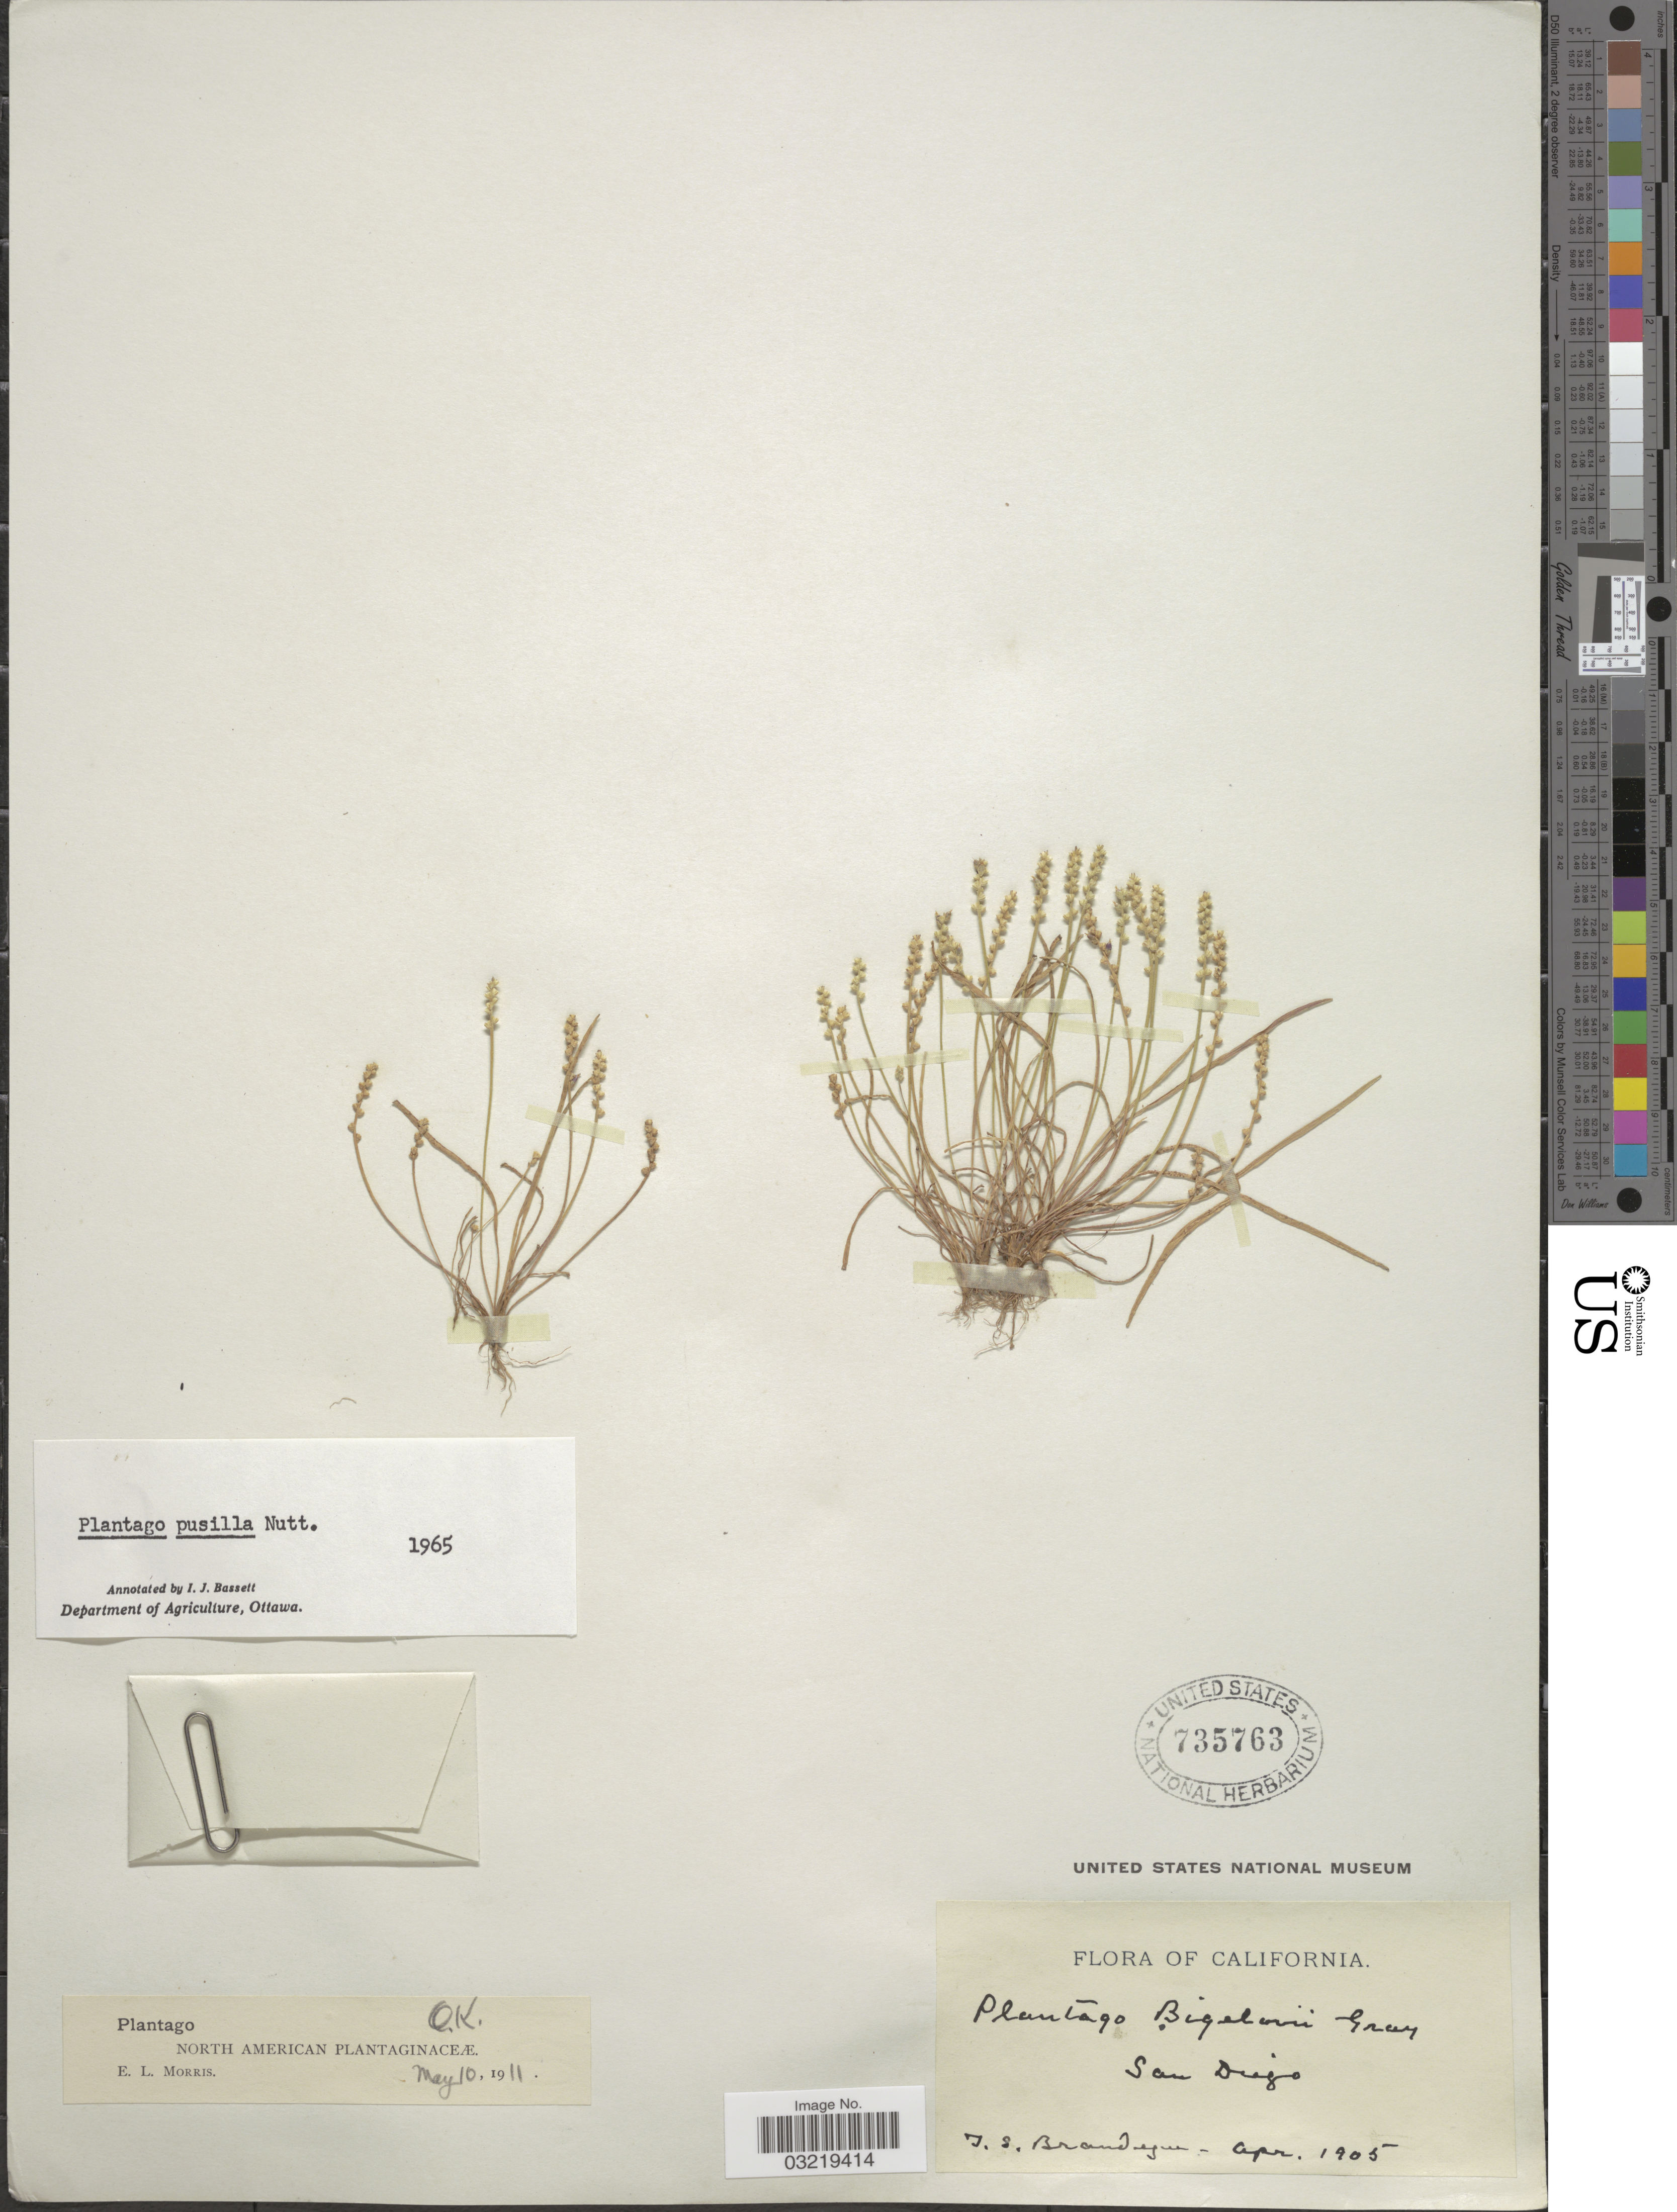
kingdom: Plantae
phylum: Tracheophyta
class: Magnoliopsida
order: Lamiales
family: Plantaginaceae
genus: Plantago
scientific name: Plantago pusilla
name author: Nutt.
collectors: T. S. Brandegee (herbarium)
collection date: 1905-04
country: United States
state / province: California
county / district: San Diego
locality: San Diego.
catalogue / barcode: US 735763